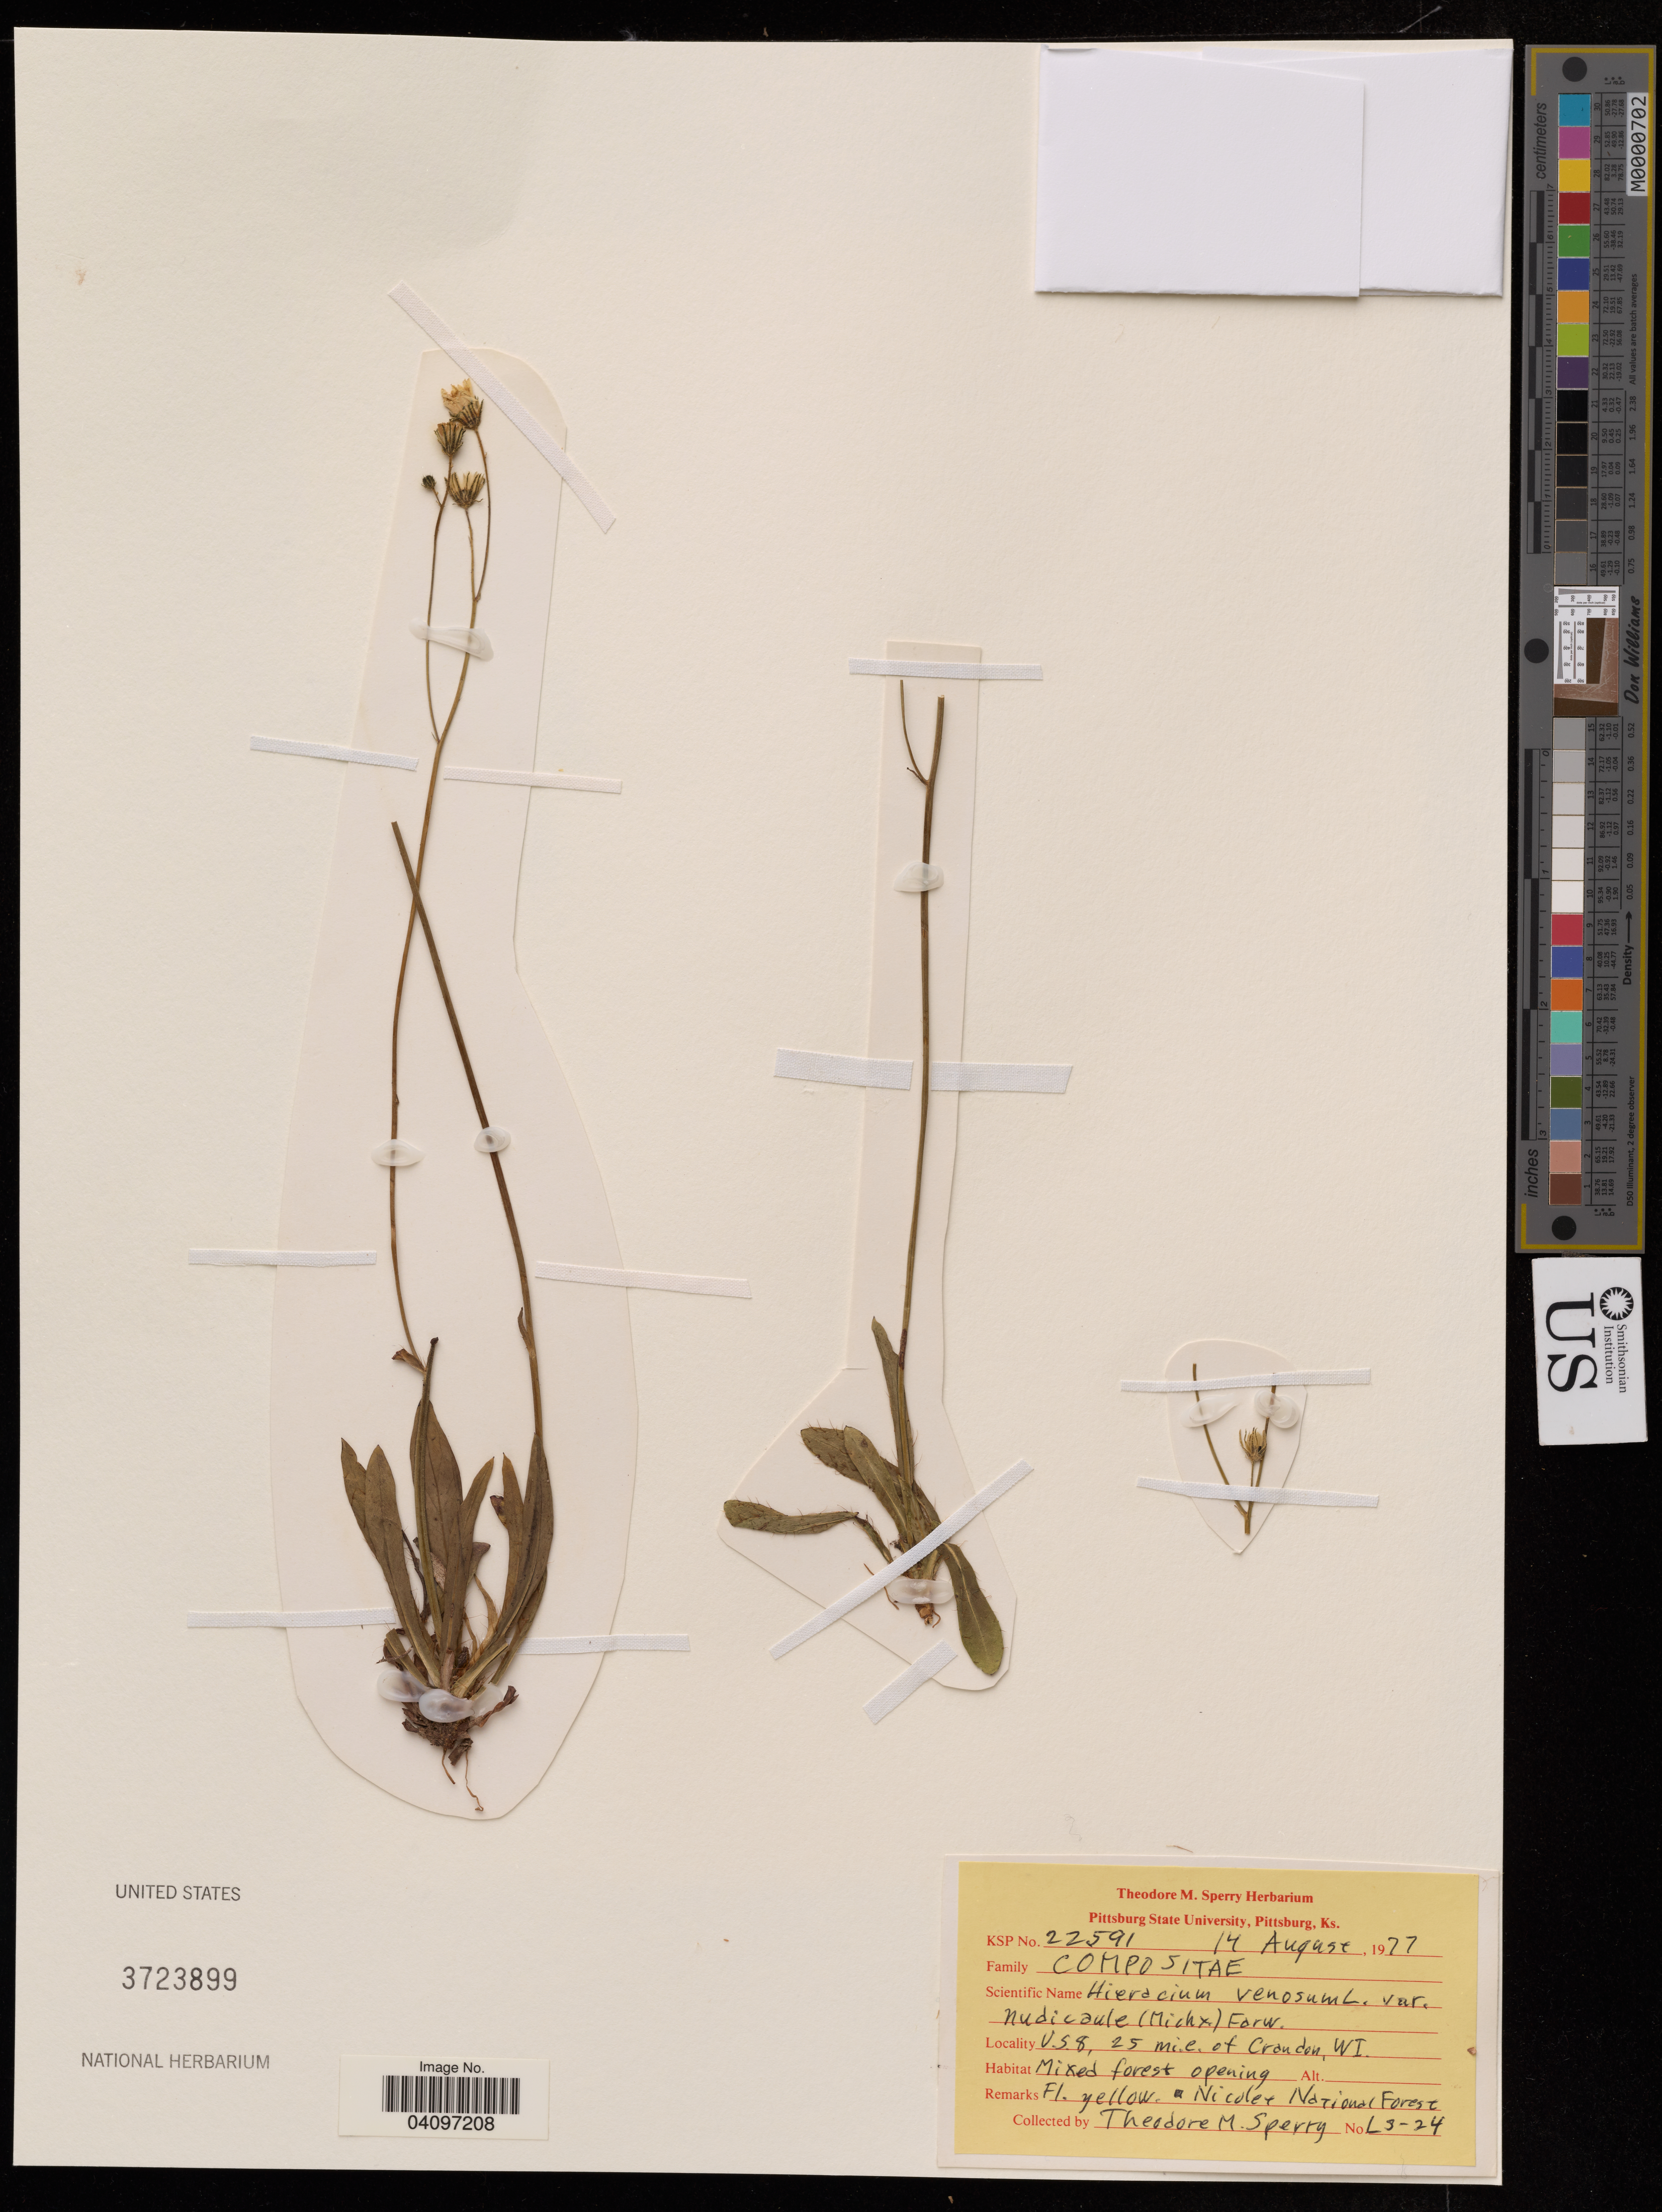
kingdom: Plantae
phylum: Tracheophyta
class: Magnoliopsida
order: Asterales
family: Asteraceae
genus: Hieracium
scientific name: Hieracium venosum var. nudicaule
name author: Farw.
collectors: T. Sperry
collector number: LS-24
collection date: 1977-08-14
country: United States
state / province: Wisconsin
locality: U.S. 8, 25 mi. E. of Crandon. Nicole! National Forest.?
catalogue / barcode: US 3723899